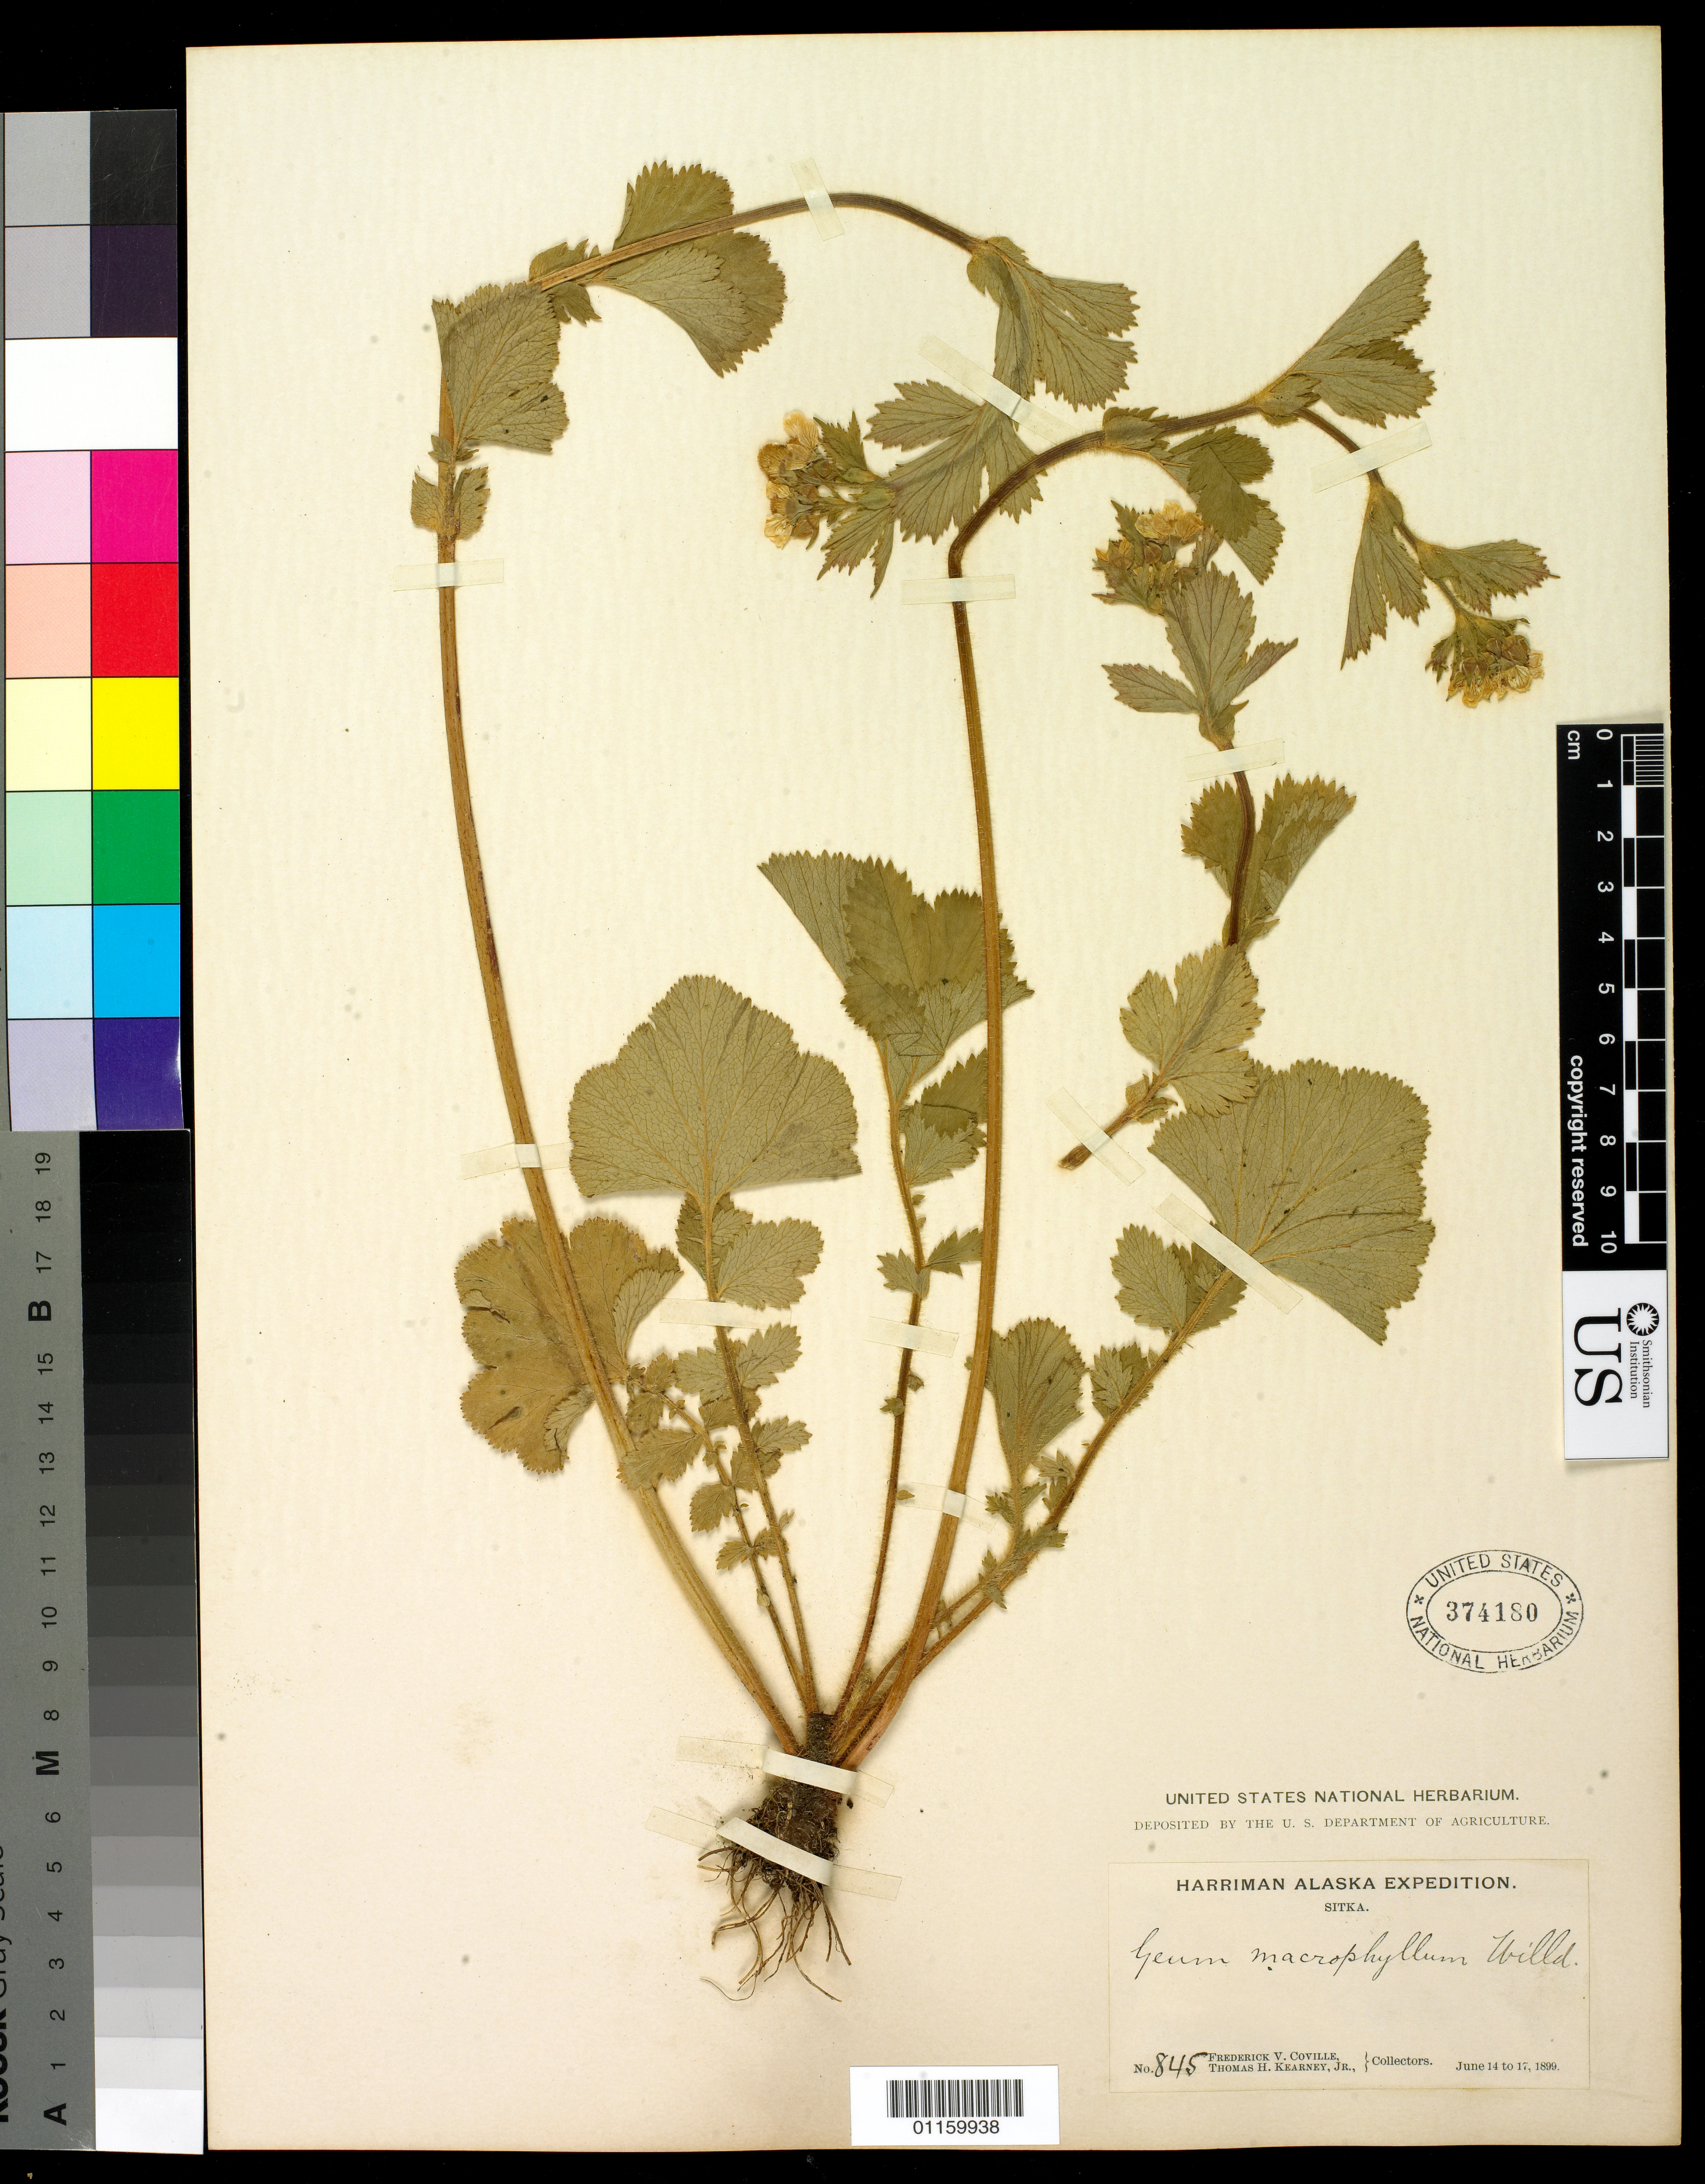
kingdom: Plantae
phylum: Tracheophyta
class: Magnoliopsida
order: Rosales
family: Rosaceae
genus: Geum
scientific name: Geum macrophyllum var. perincisum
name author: (Rydb.) Raup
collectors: F. V. Coville & T. H. Kearney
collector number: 845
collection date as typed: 14 Jun 1899 to 17 Jun 1899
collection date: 1899-06-14/1899-06-17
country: United States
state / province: Alaska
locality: Sitka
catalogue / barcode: US 374180